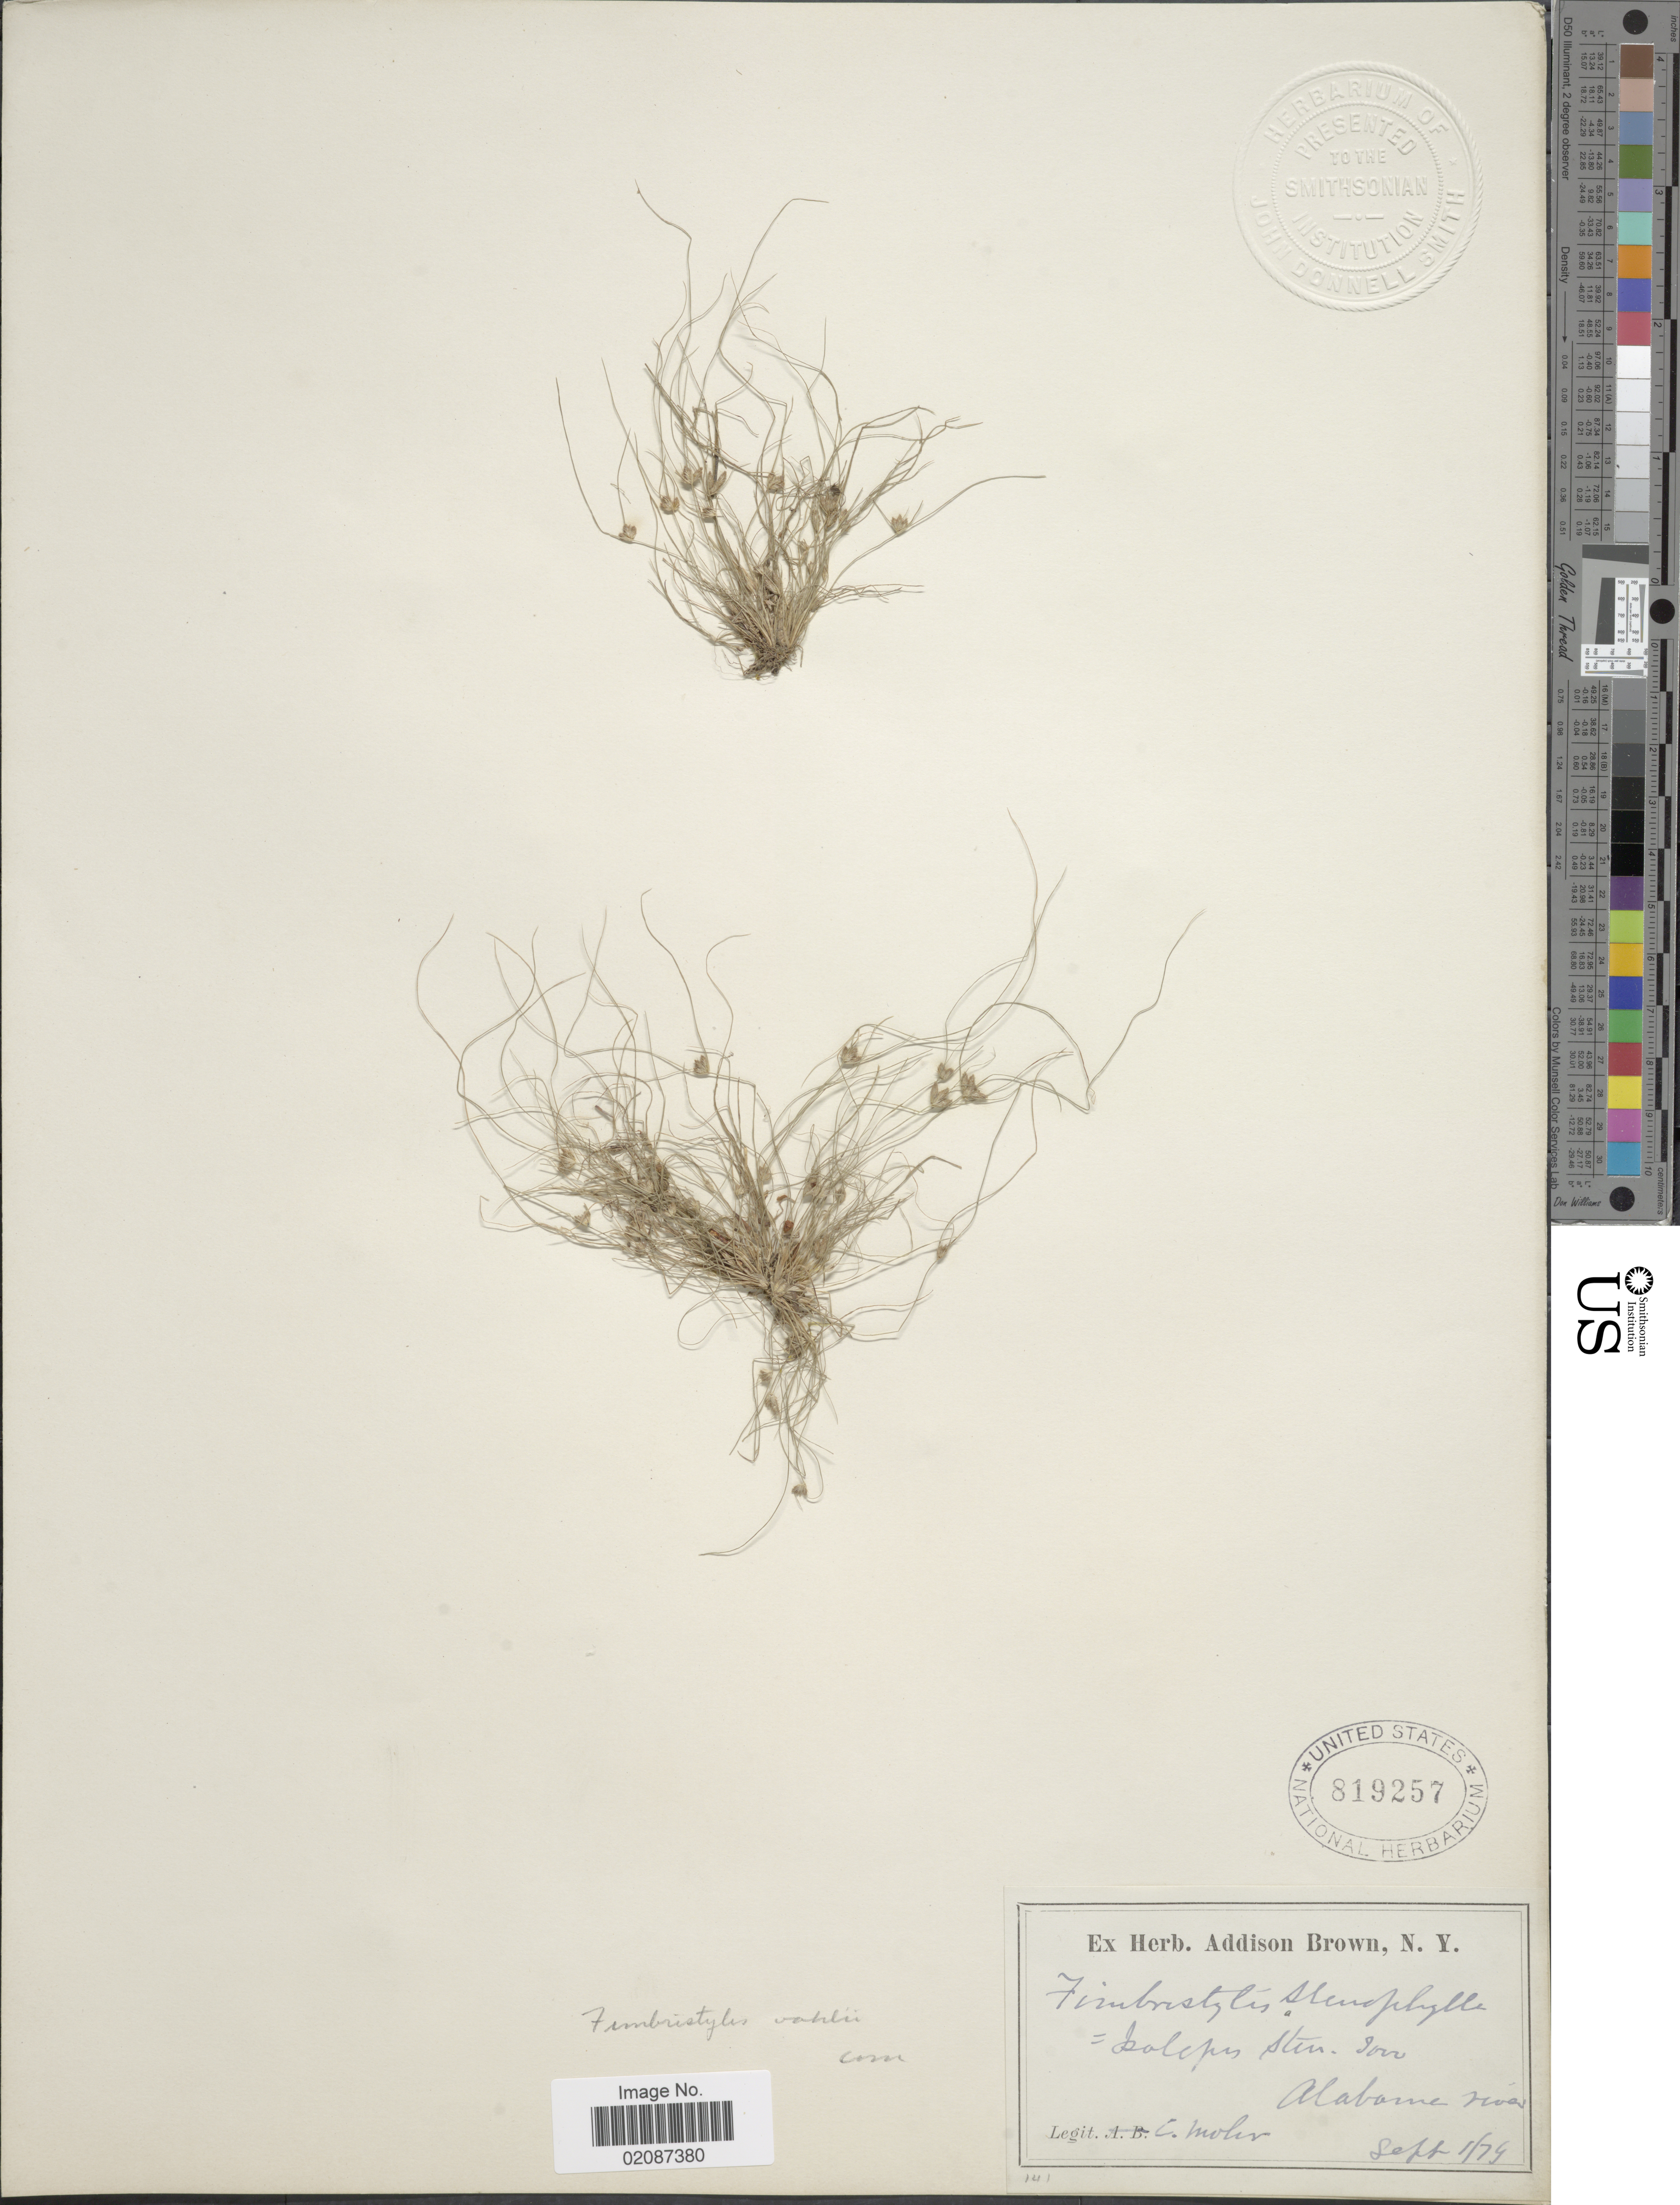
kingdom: Plantae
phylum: Tracheophyta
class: Liliopsida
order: Poales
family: Cyperaceae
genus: Fimbristylis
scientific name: Fimbristylis vahlii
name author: (Lam.) Link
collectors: C. T. Mohr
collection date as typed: Transcribed d/m/y: 1/9/74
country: United States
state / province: Alabama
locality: Alabama River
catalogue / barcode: US 819257